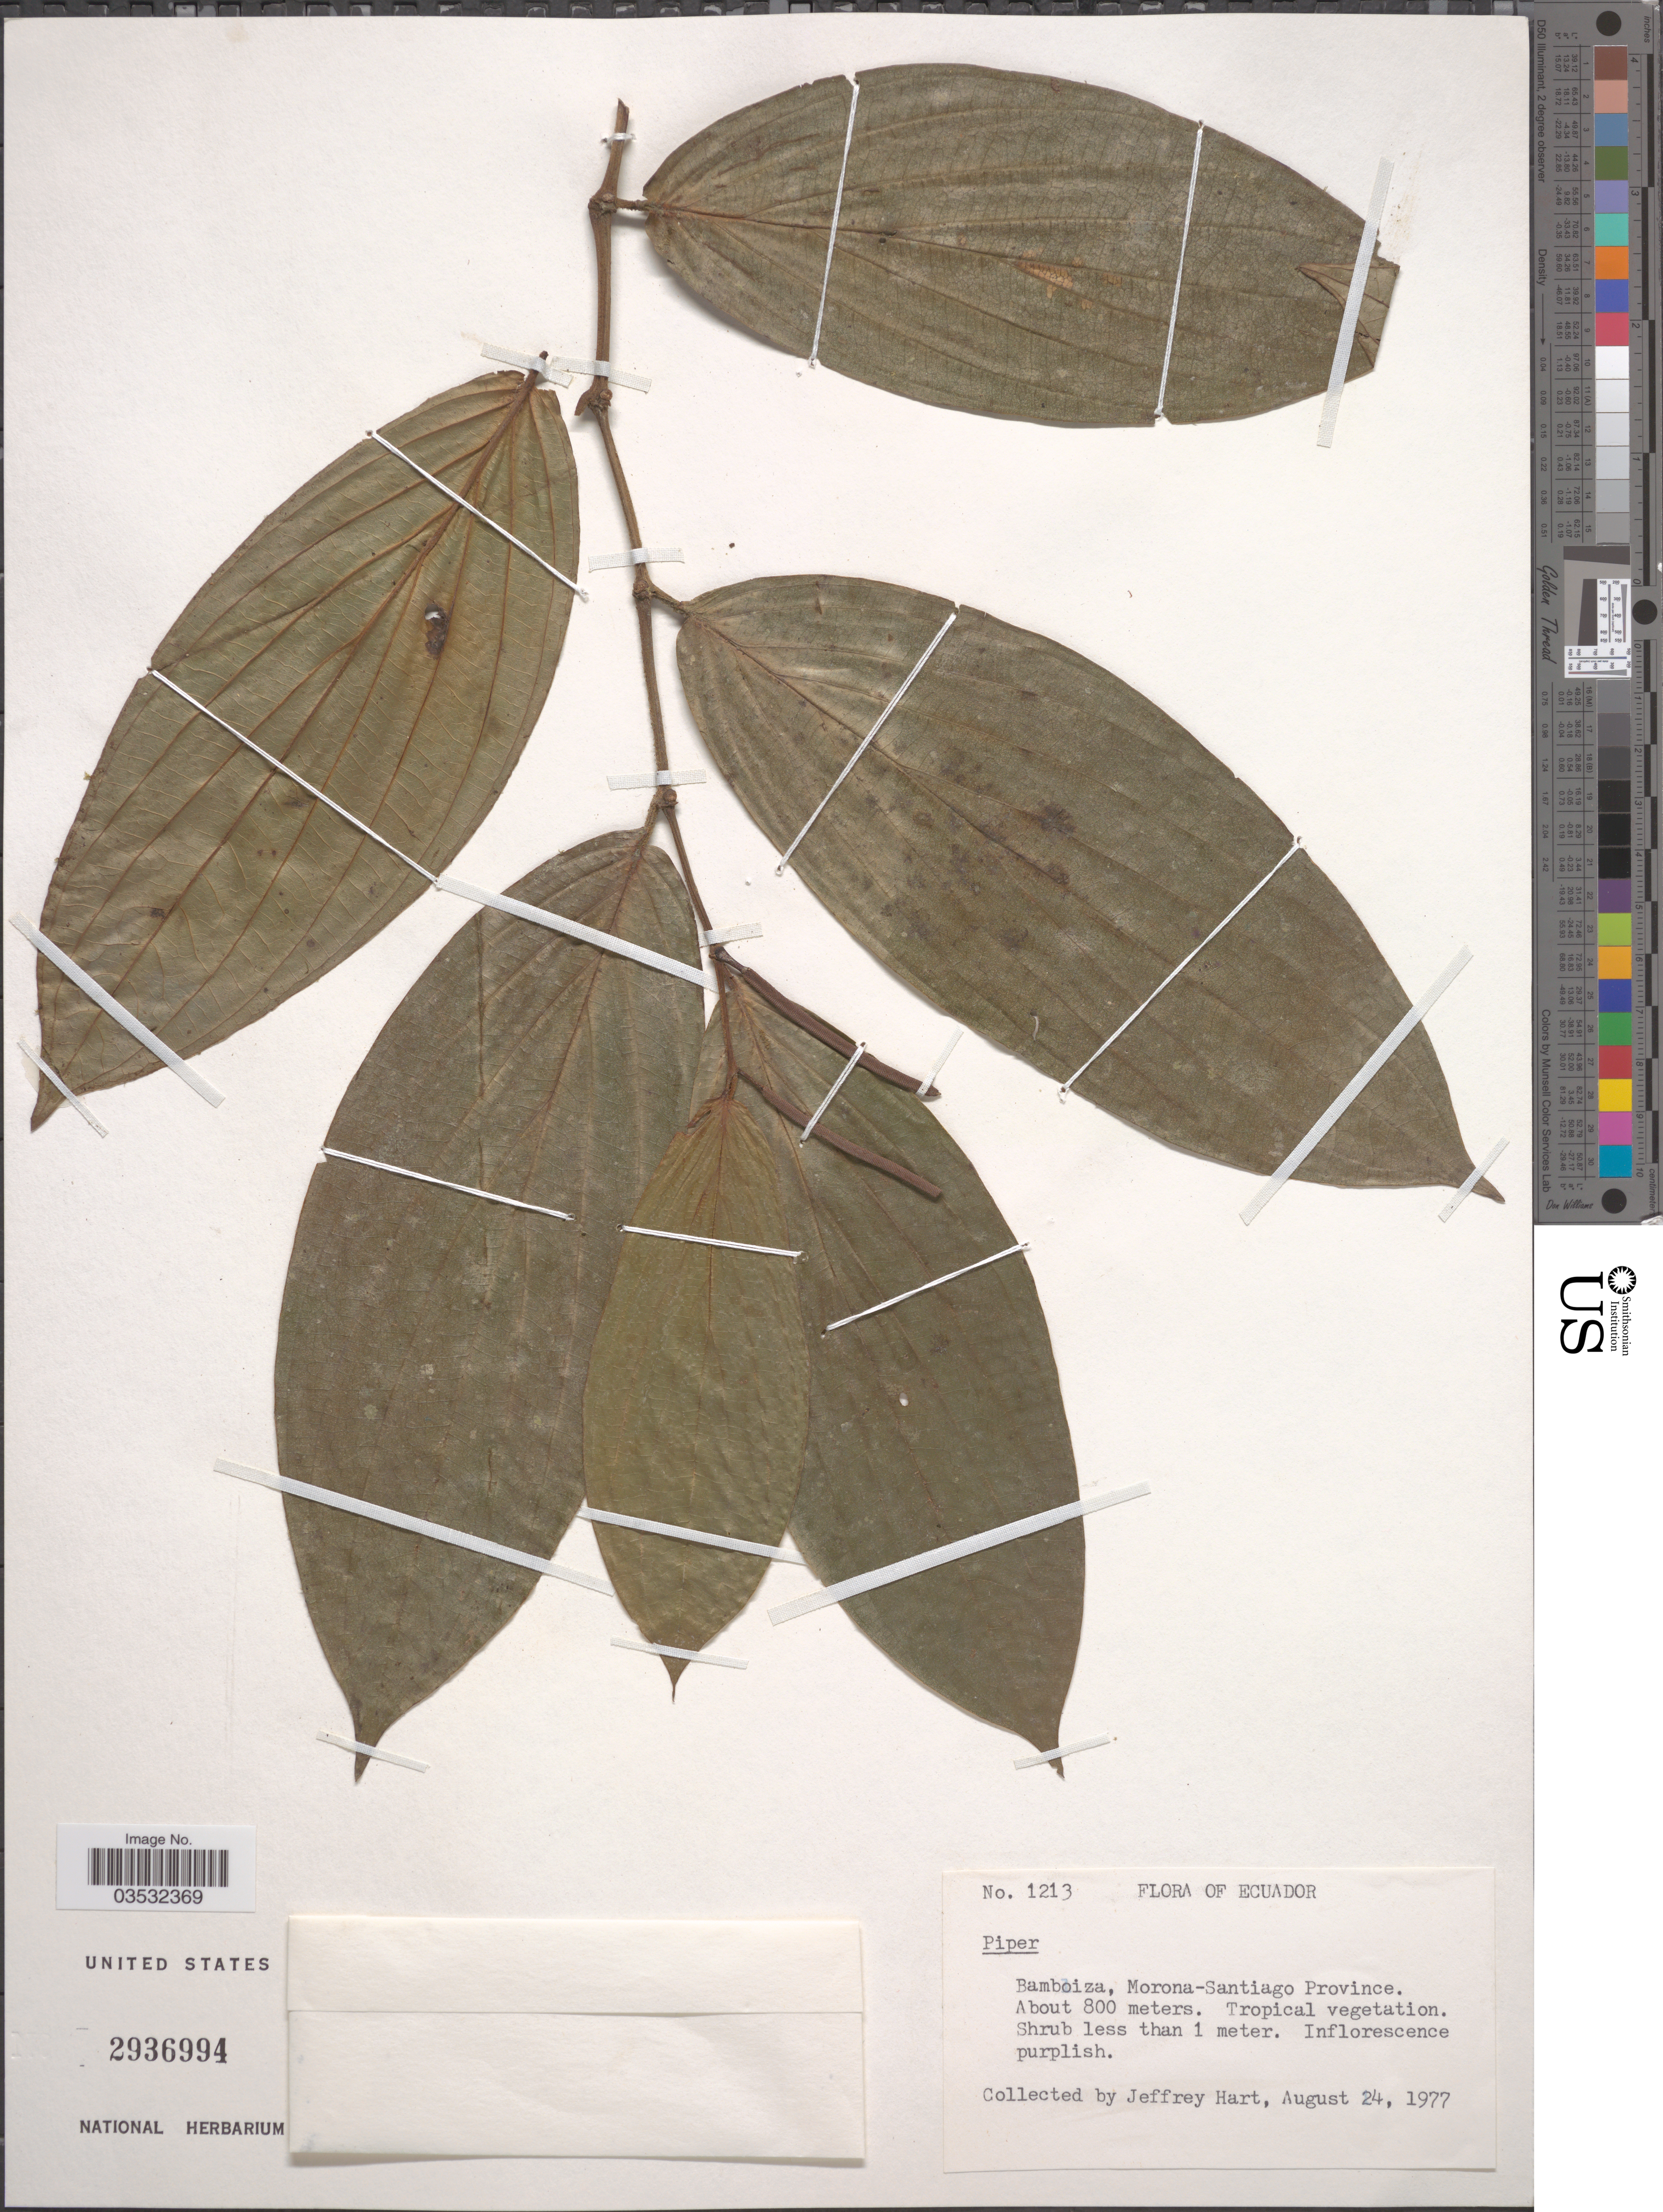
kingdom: Plantae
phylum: Tracheophyta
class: Magnoliopsida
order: Piperales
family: Piperaceae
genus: Piper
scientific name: Piper sp.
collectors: J. A. Hart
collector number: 1213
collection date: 1977-08-24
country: Ecuador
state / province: Morona-Santiago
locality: Bamboiza.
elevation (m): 800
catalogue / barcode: US 2936994